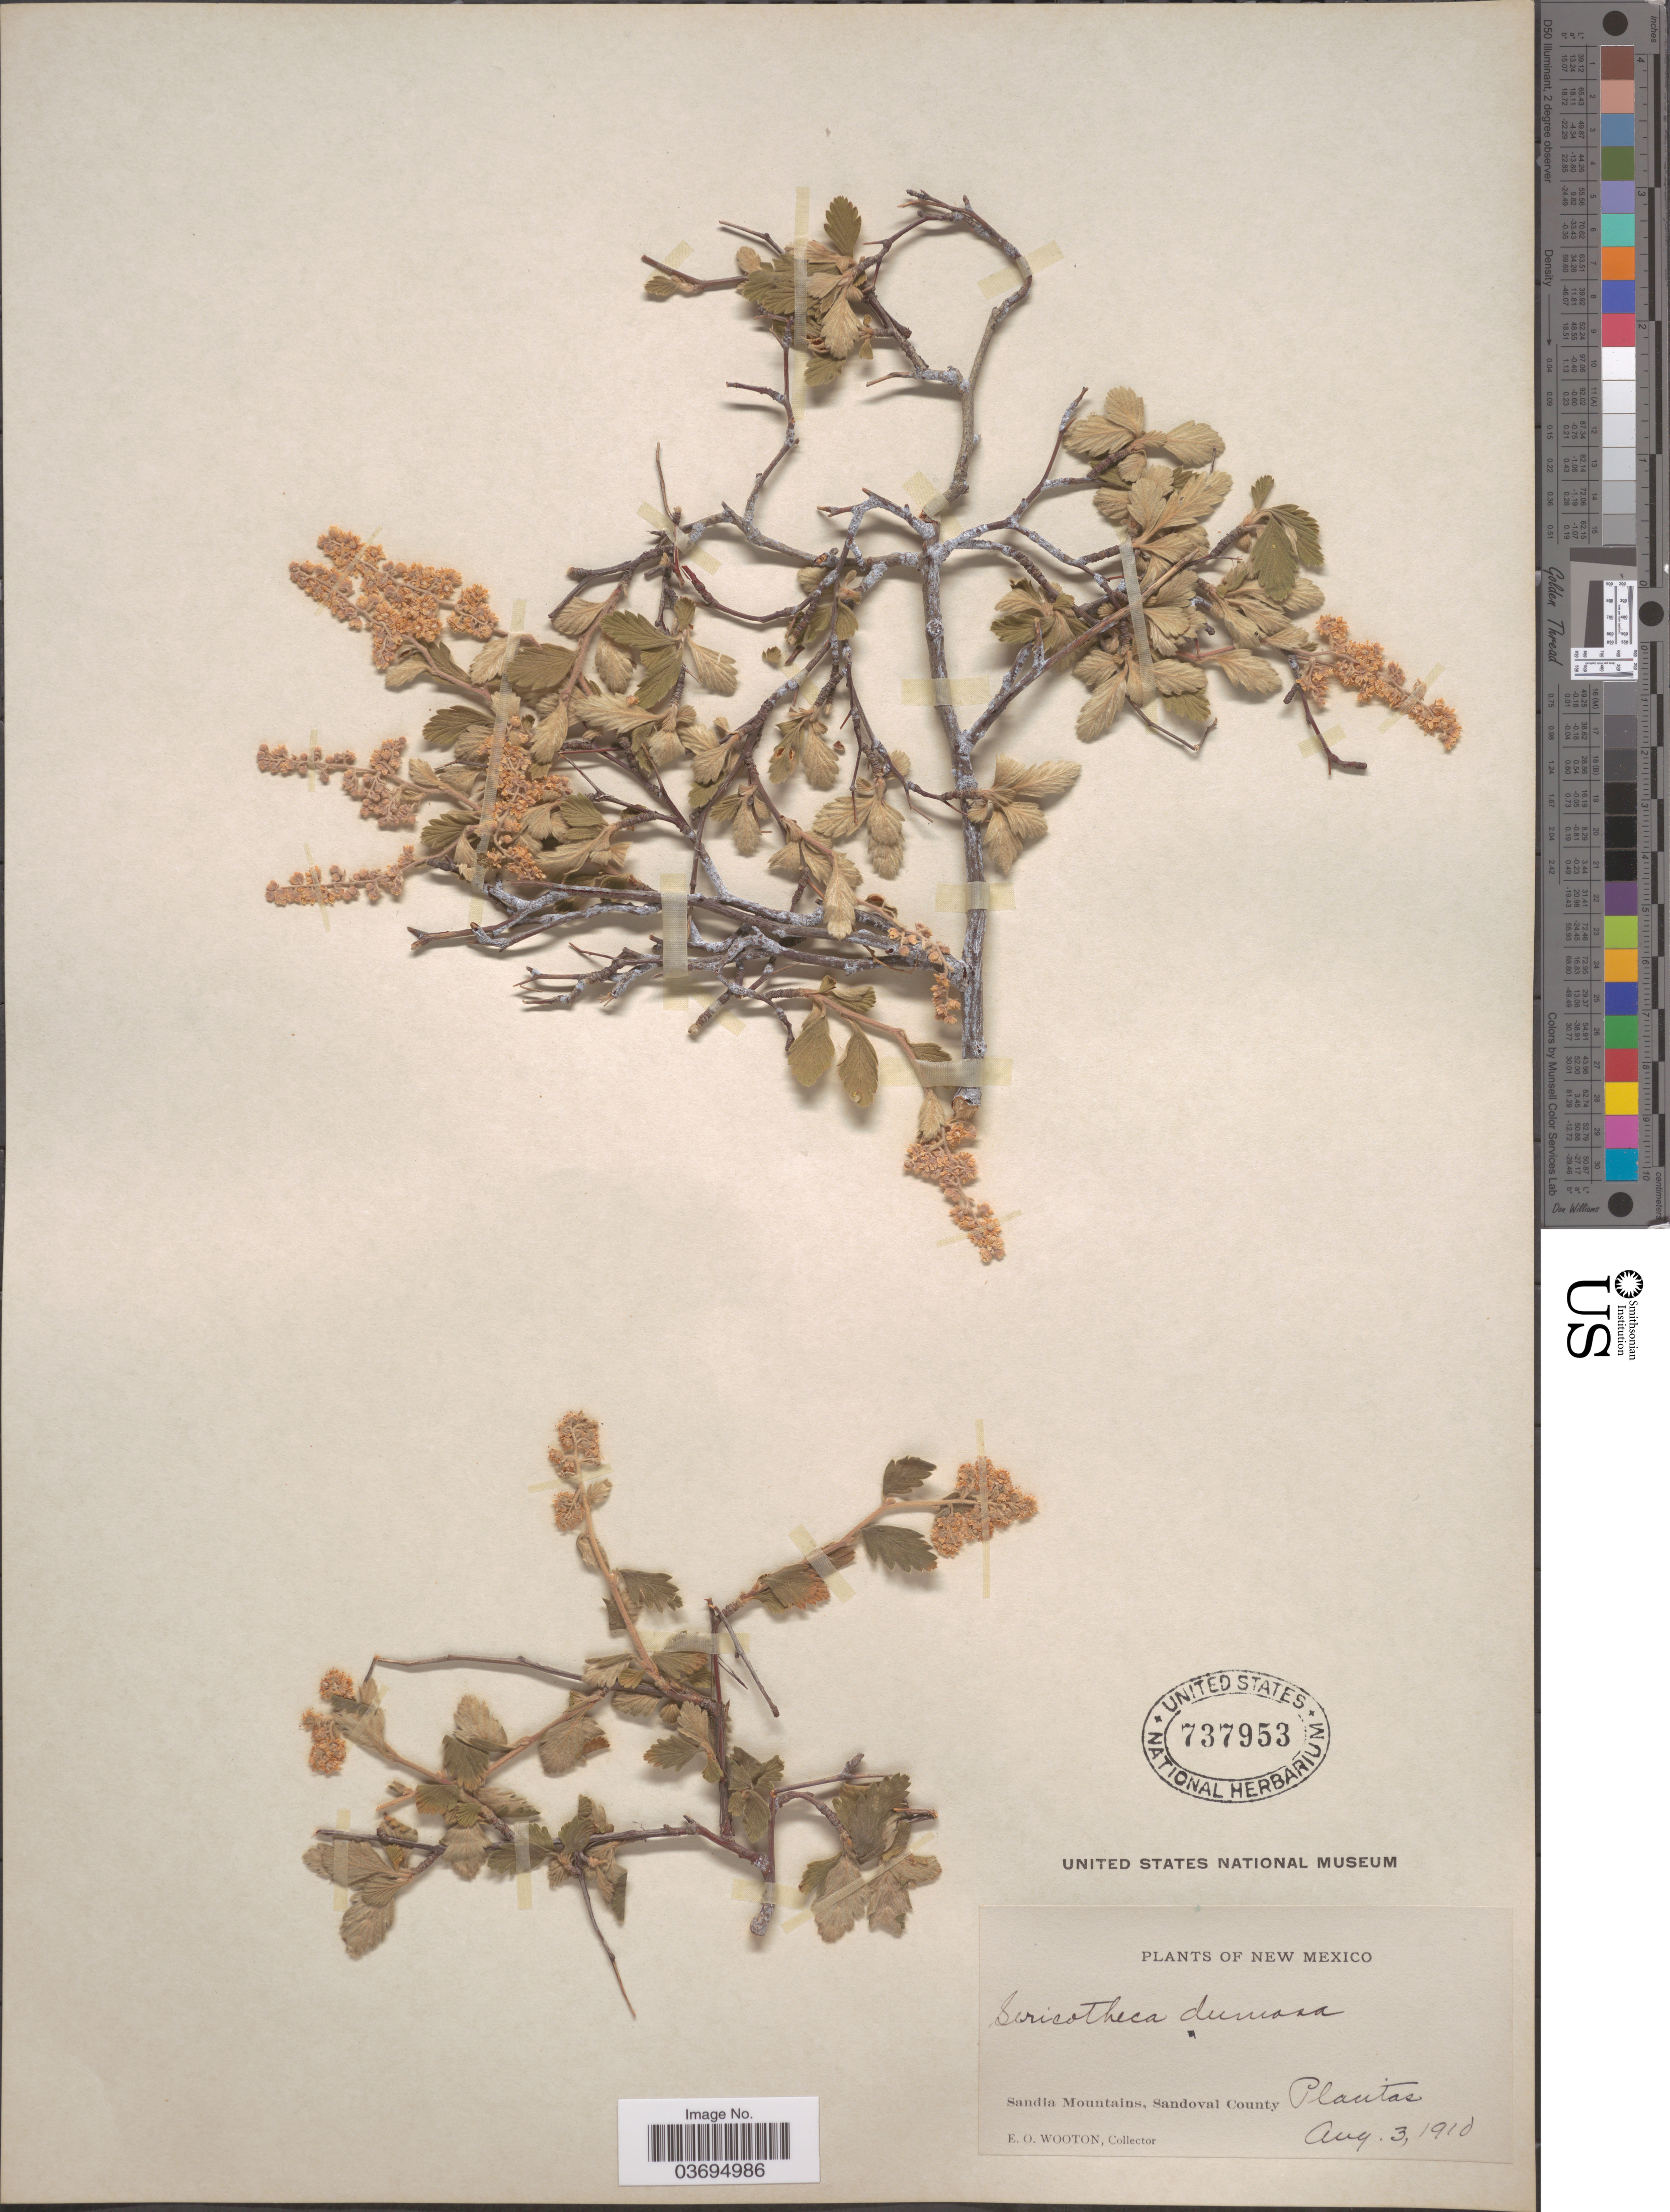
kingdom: Plantae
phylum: Tracheophyta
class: Magnoliopsida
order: Rosales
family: Rosaceae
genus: Holodiscus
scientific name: Holodiscus discolor var. dumosus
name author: Maxim. ex J.M. Coult.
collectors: E. O. Wooton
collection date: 1910-08-03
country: United States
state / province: New Mexico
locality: Sandia Mountains, Sandoval County. Placitas.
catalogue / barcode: US 737953